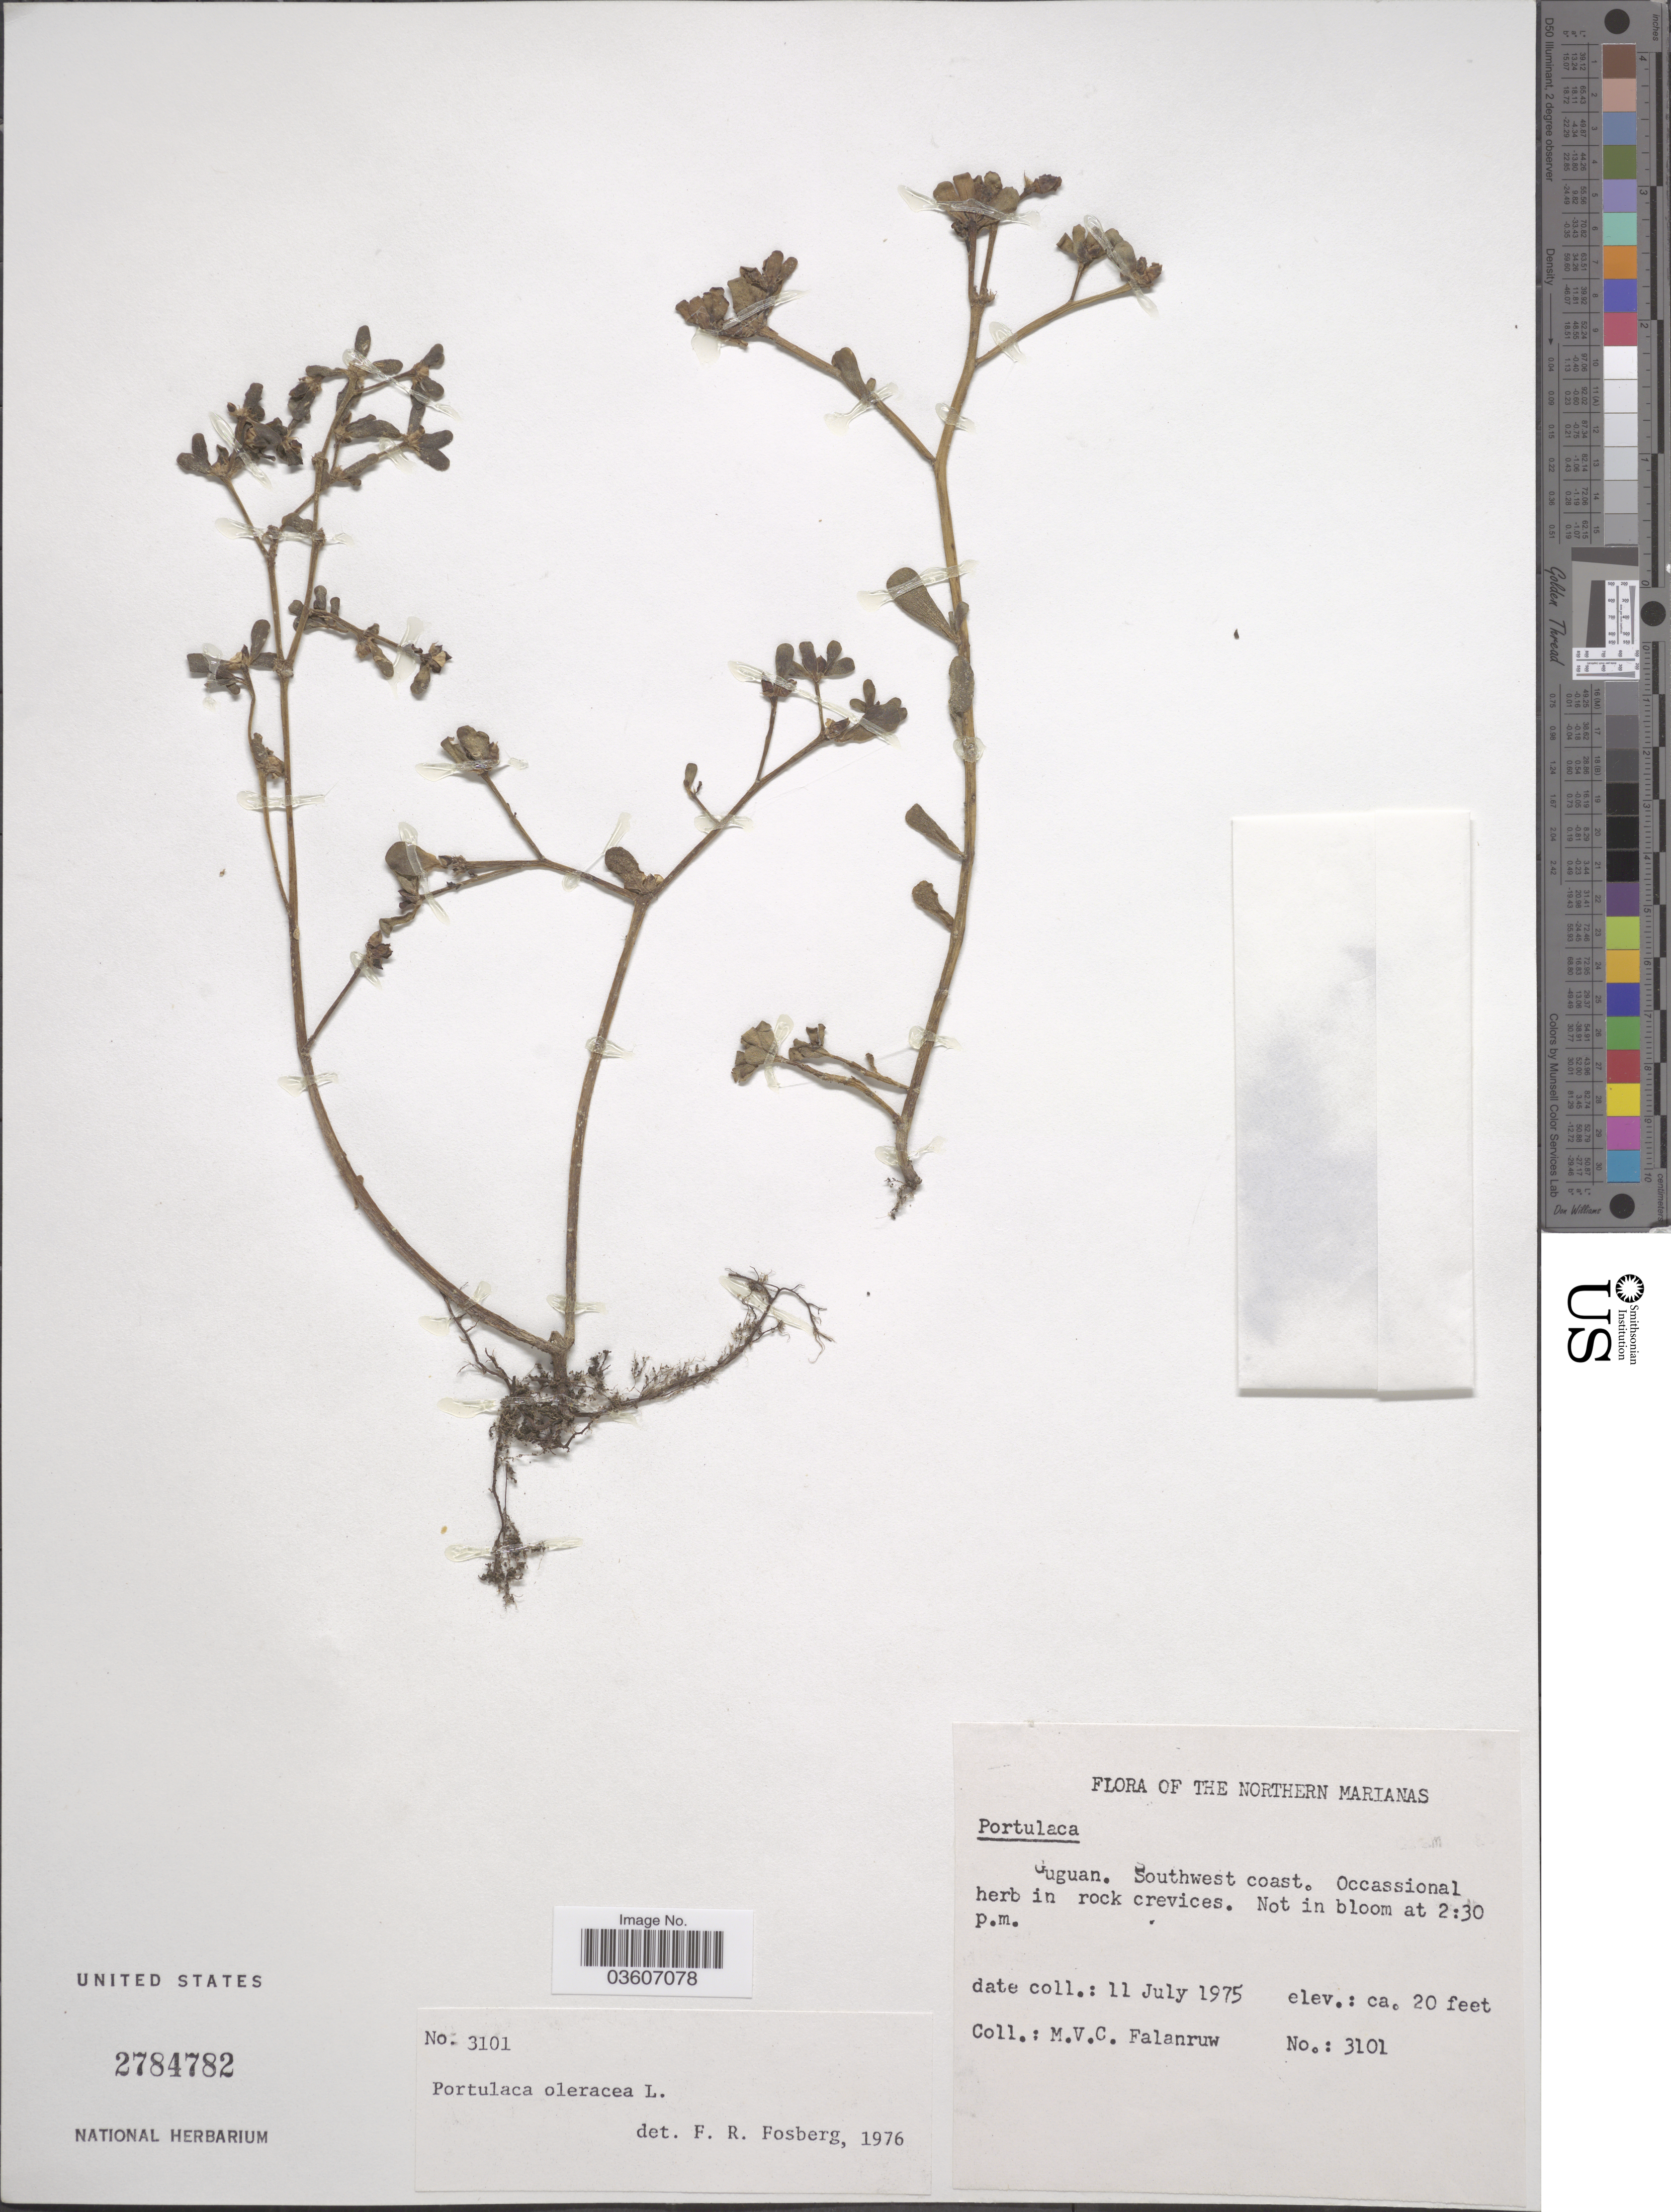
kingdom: Plantae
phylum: Tracheophyta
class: Magnoliopsida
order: Caryophyllales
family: Portulacaceae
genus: Portulaca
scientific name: Portulaca oleracea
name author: L.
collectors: M. V. Falanruw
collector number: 3101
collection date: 1975-07-11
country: Northern Mariana Islands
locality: Guguan. Southwest coast.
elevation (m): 6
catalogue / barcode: US 2784782